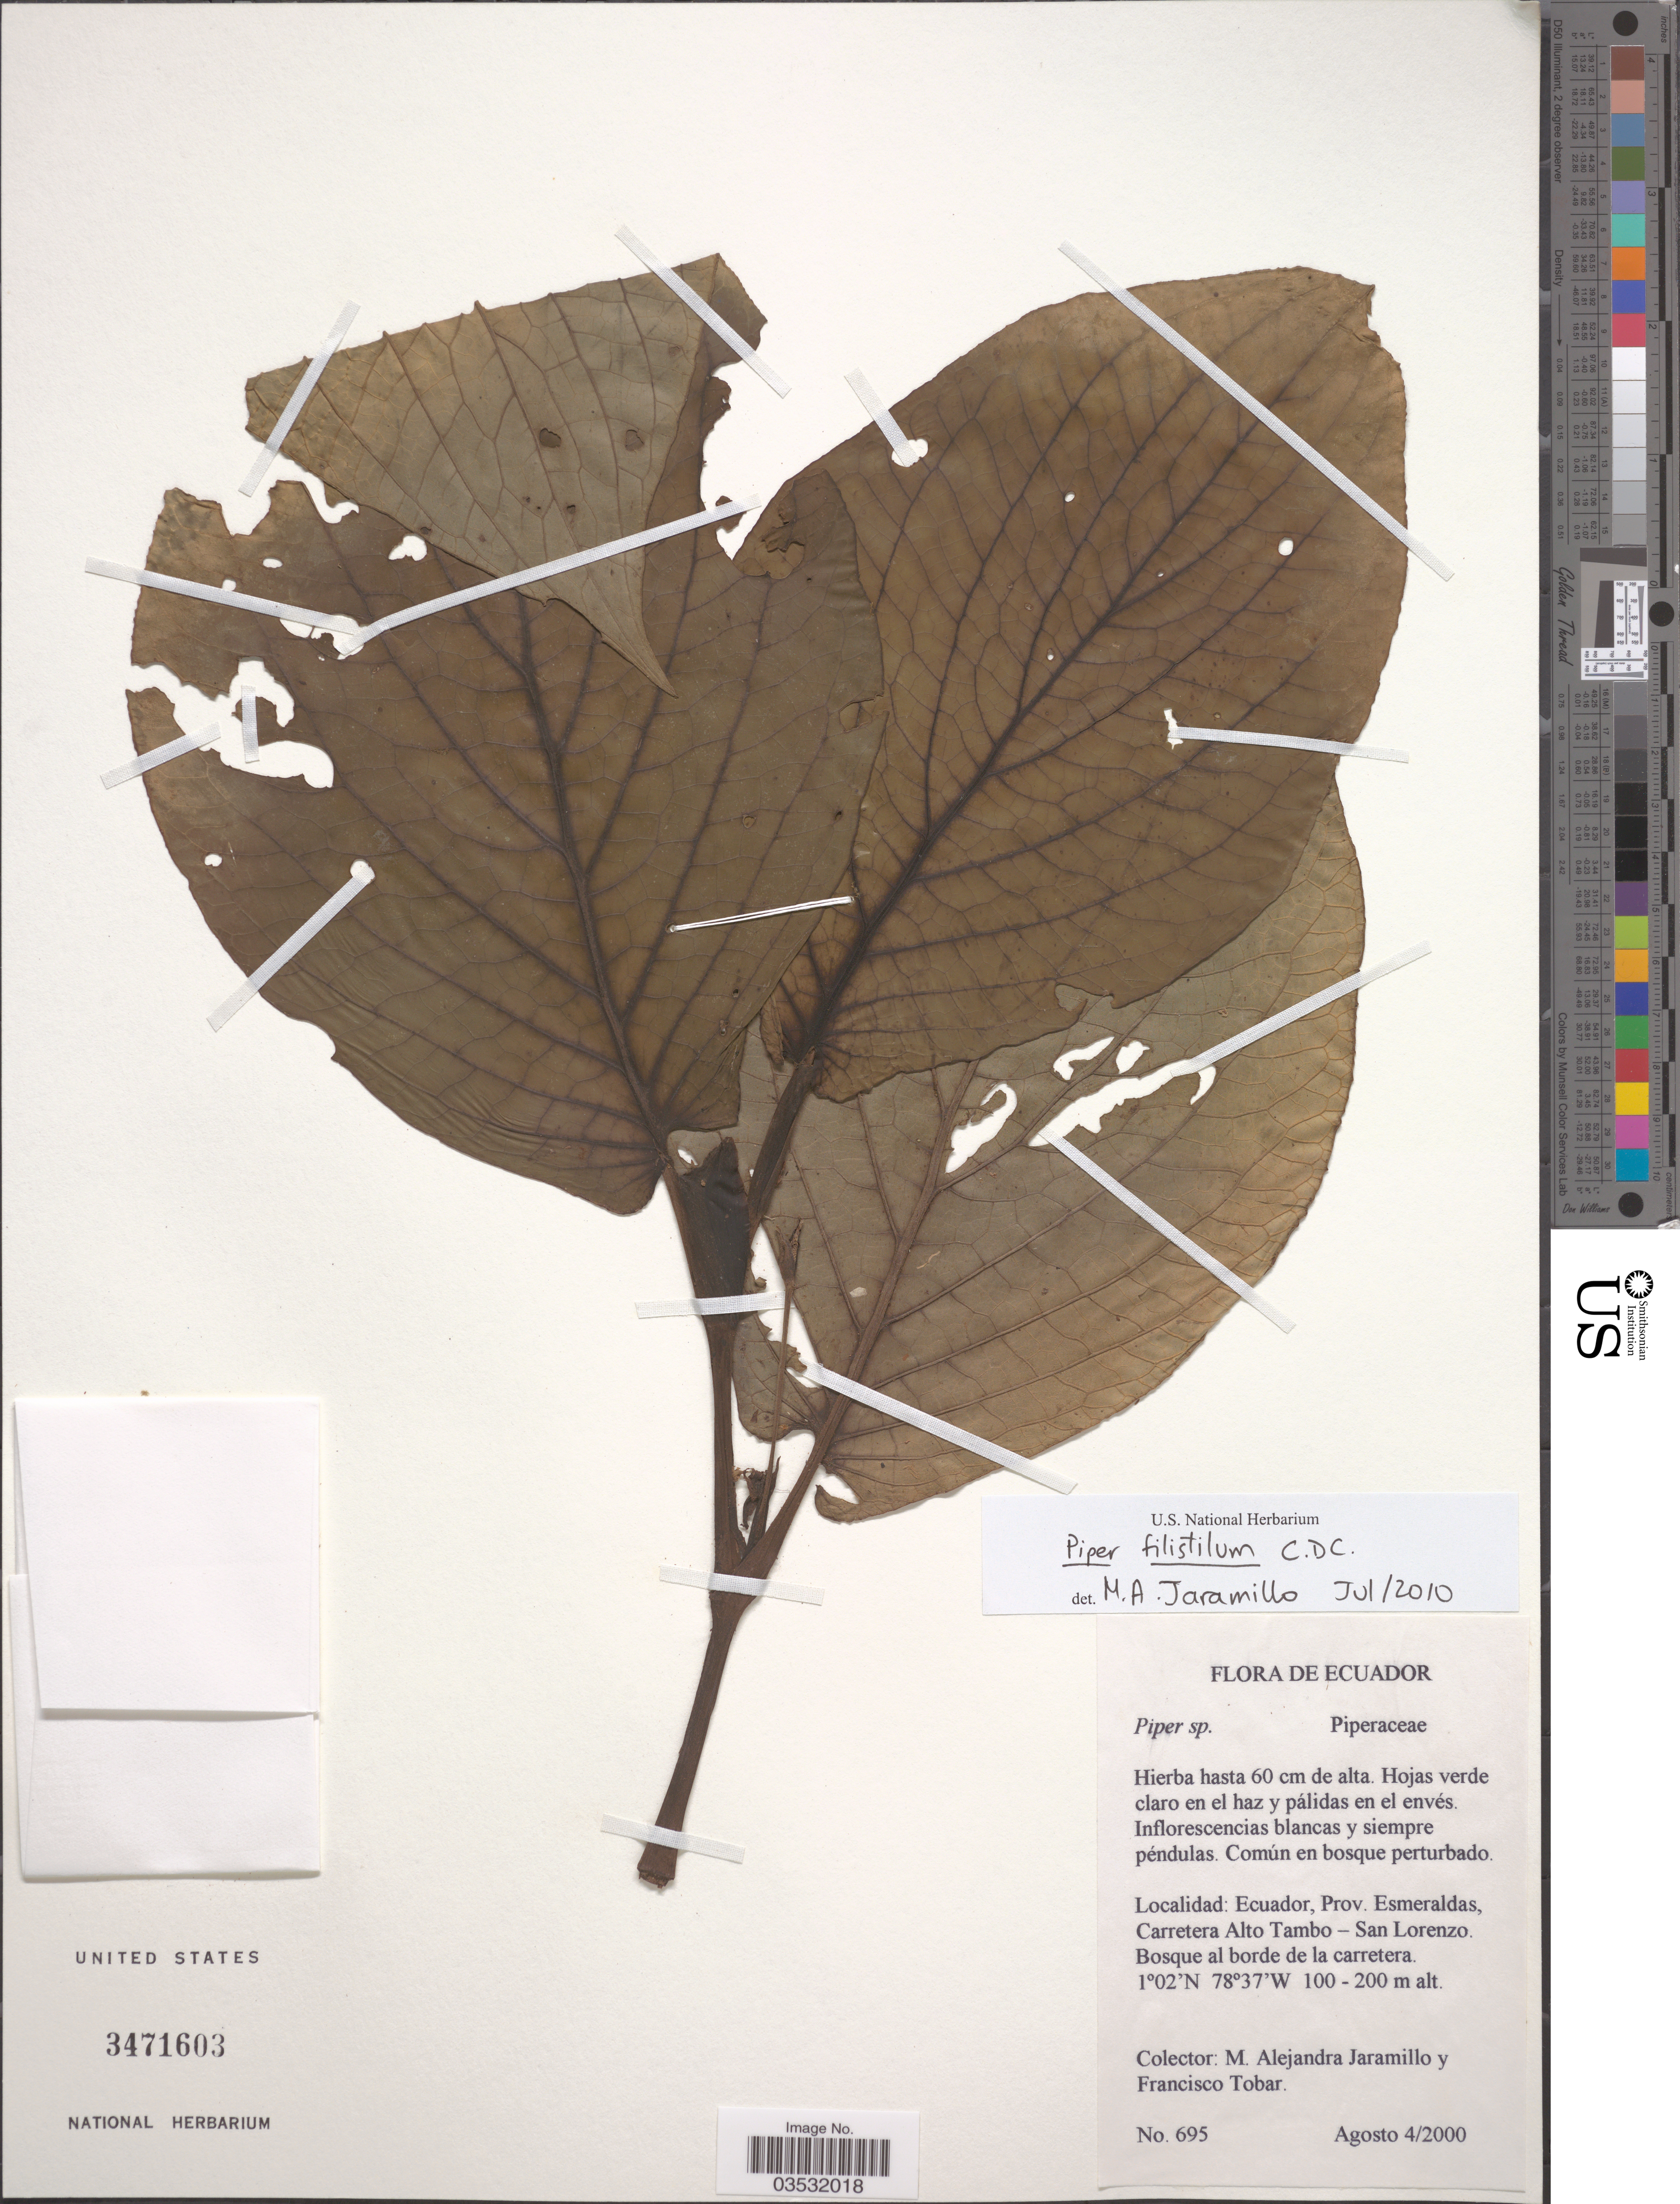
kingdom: Plantae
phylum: Tracheophyta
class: Magnoliopsida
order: Piperales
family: Piperaceae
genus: Piper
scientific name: Piper filistilum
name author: C. DC.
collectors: M. A. Jaramillo & F. Tobar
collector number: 695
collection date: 2000-08-04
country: Ecuador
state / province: Esmeraldas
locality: Carretera Alto Tambo-San Lorenzo. Bosque al borde de la carretera.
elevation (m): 100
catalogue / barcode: US 3471603